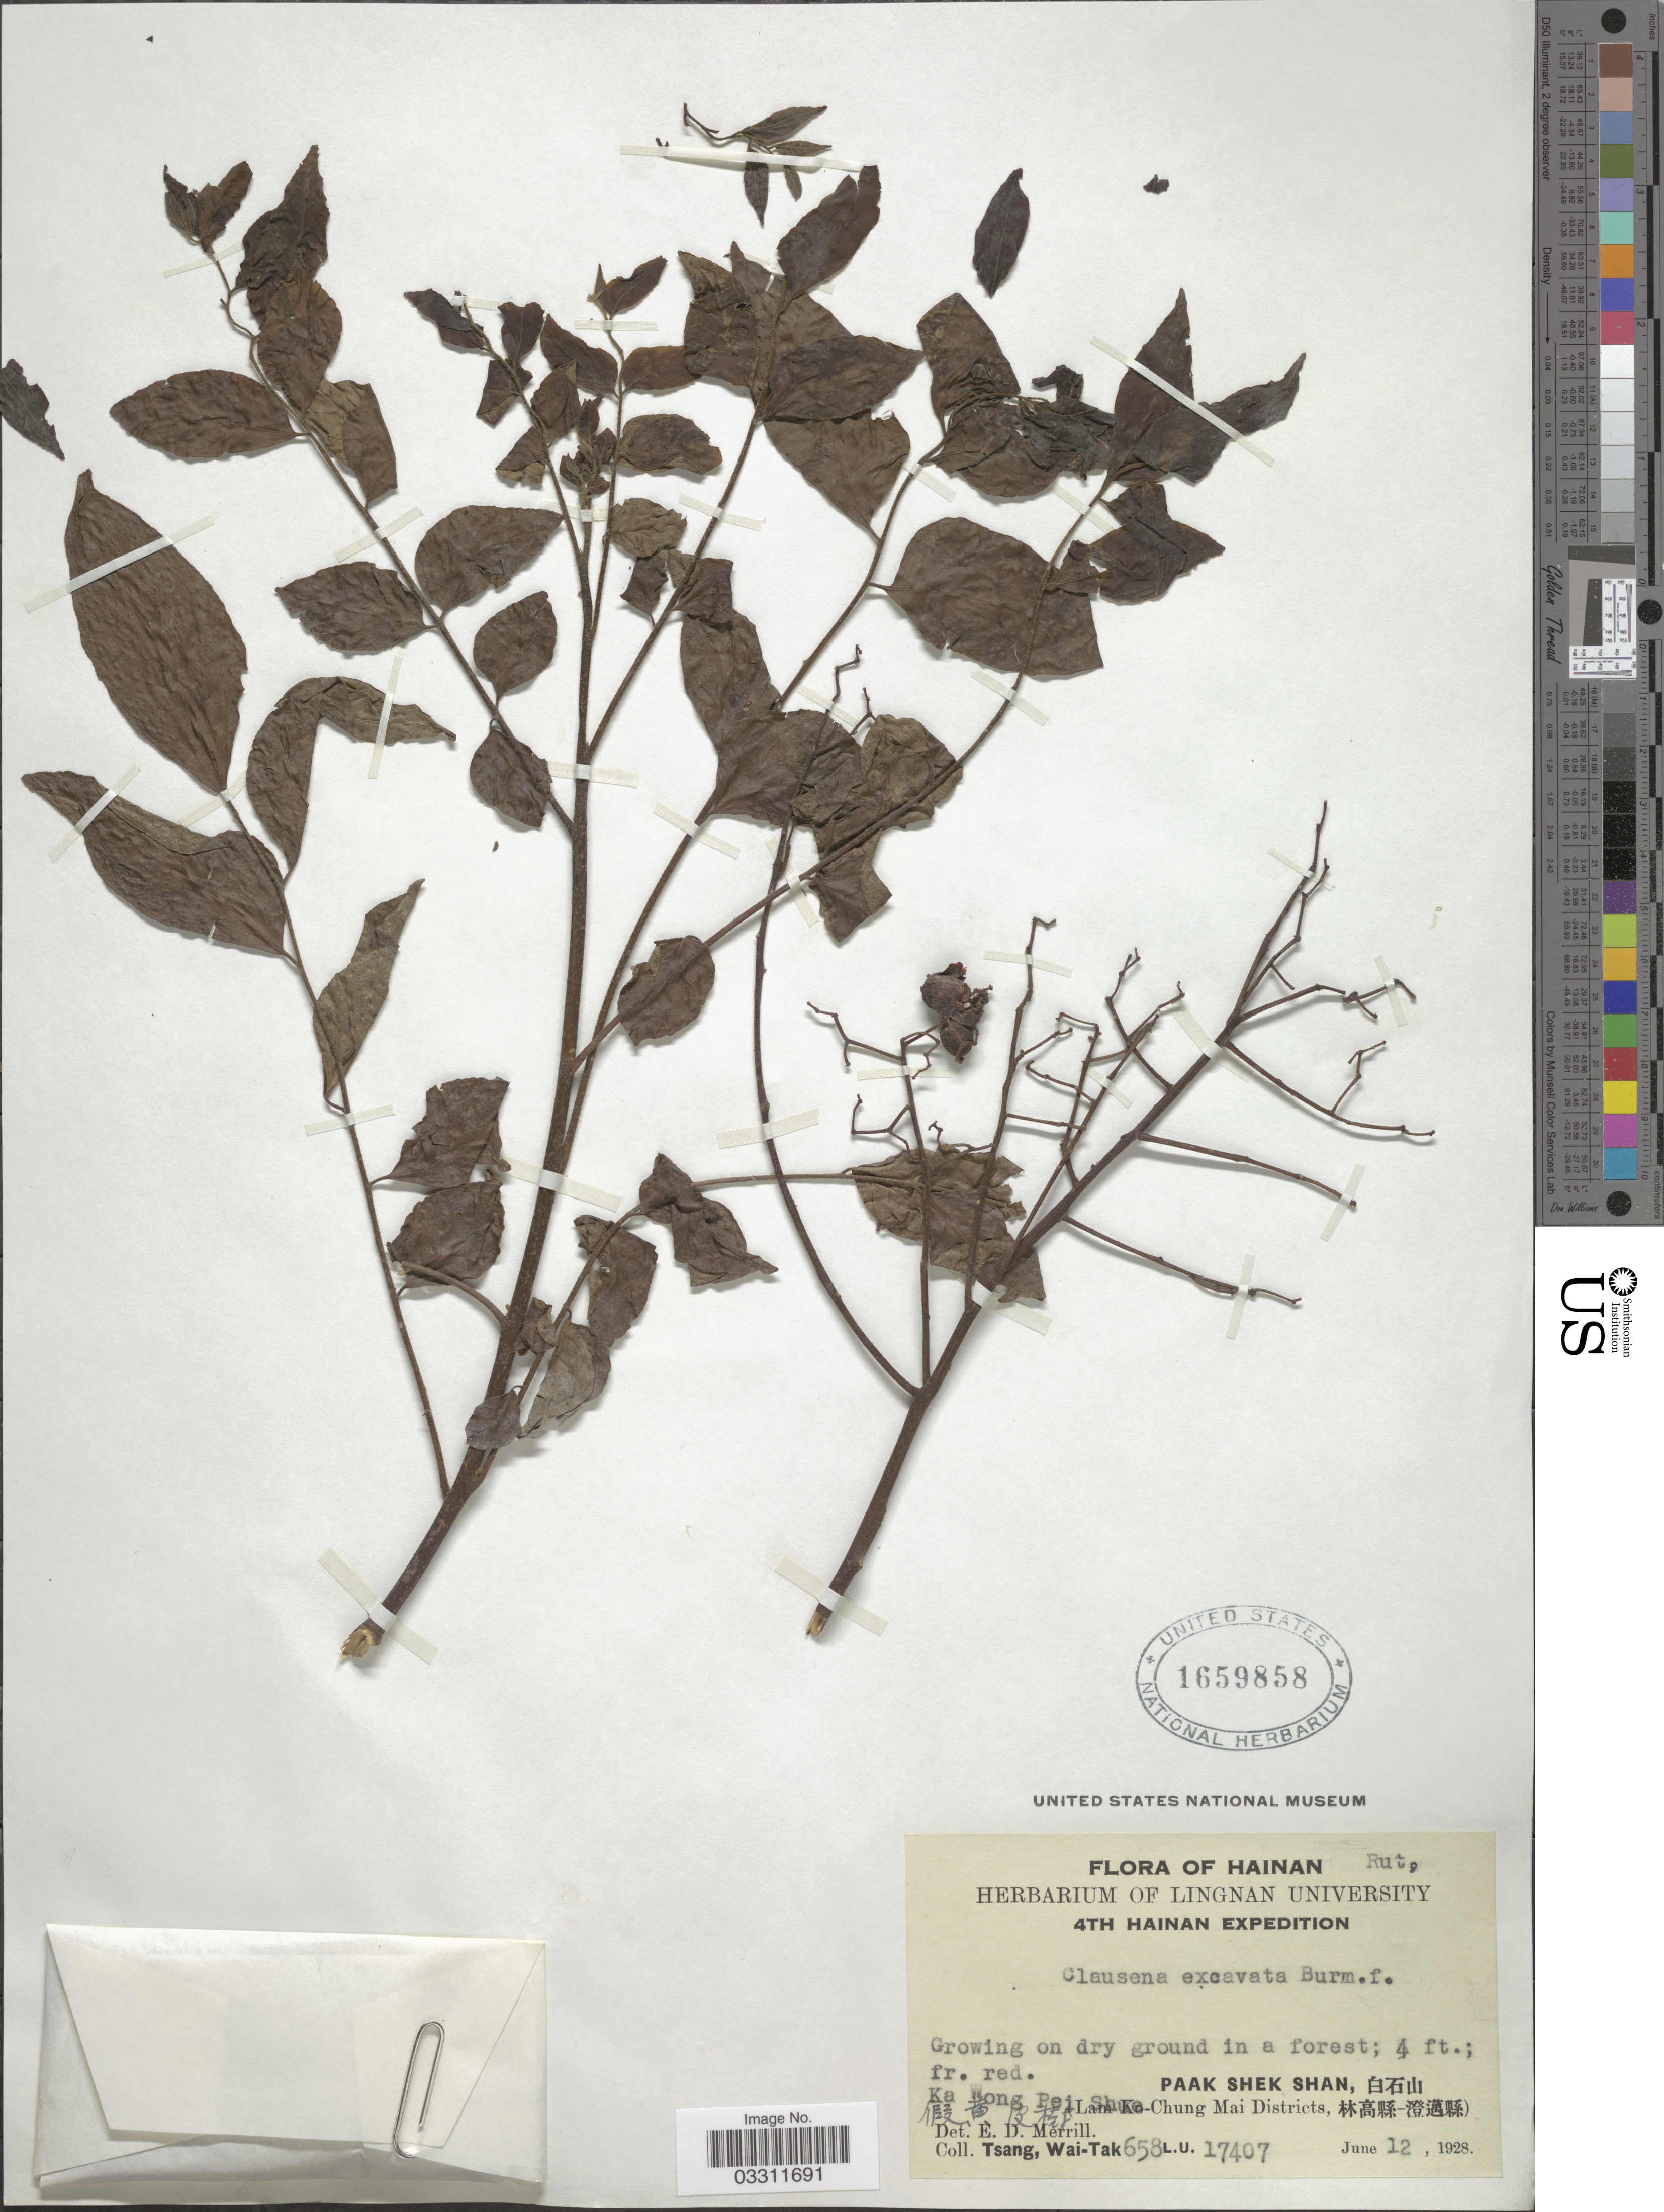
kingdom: Plantae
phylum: Tracheophyta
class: Magnoliopsida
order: Sapindales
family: Rutaceae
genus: Clausena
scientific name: Clausena excavata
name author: Burm. f.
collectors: W. T. Tsang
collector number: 658LU17407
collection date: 1928-06-12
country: China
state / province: Hainan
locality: Paak Shek Shan, X. Ka Wong Pei Shue [interpreted]. (Lam Ko-Chung Mai Districts, X).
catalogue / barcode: US 1659858